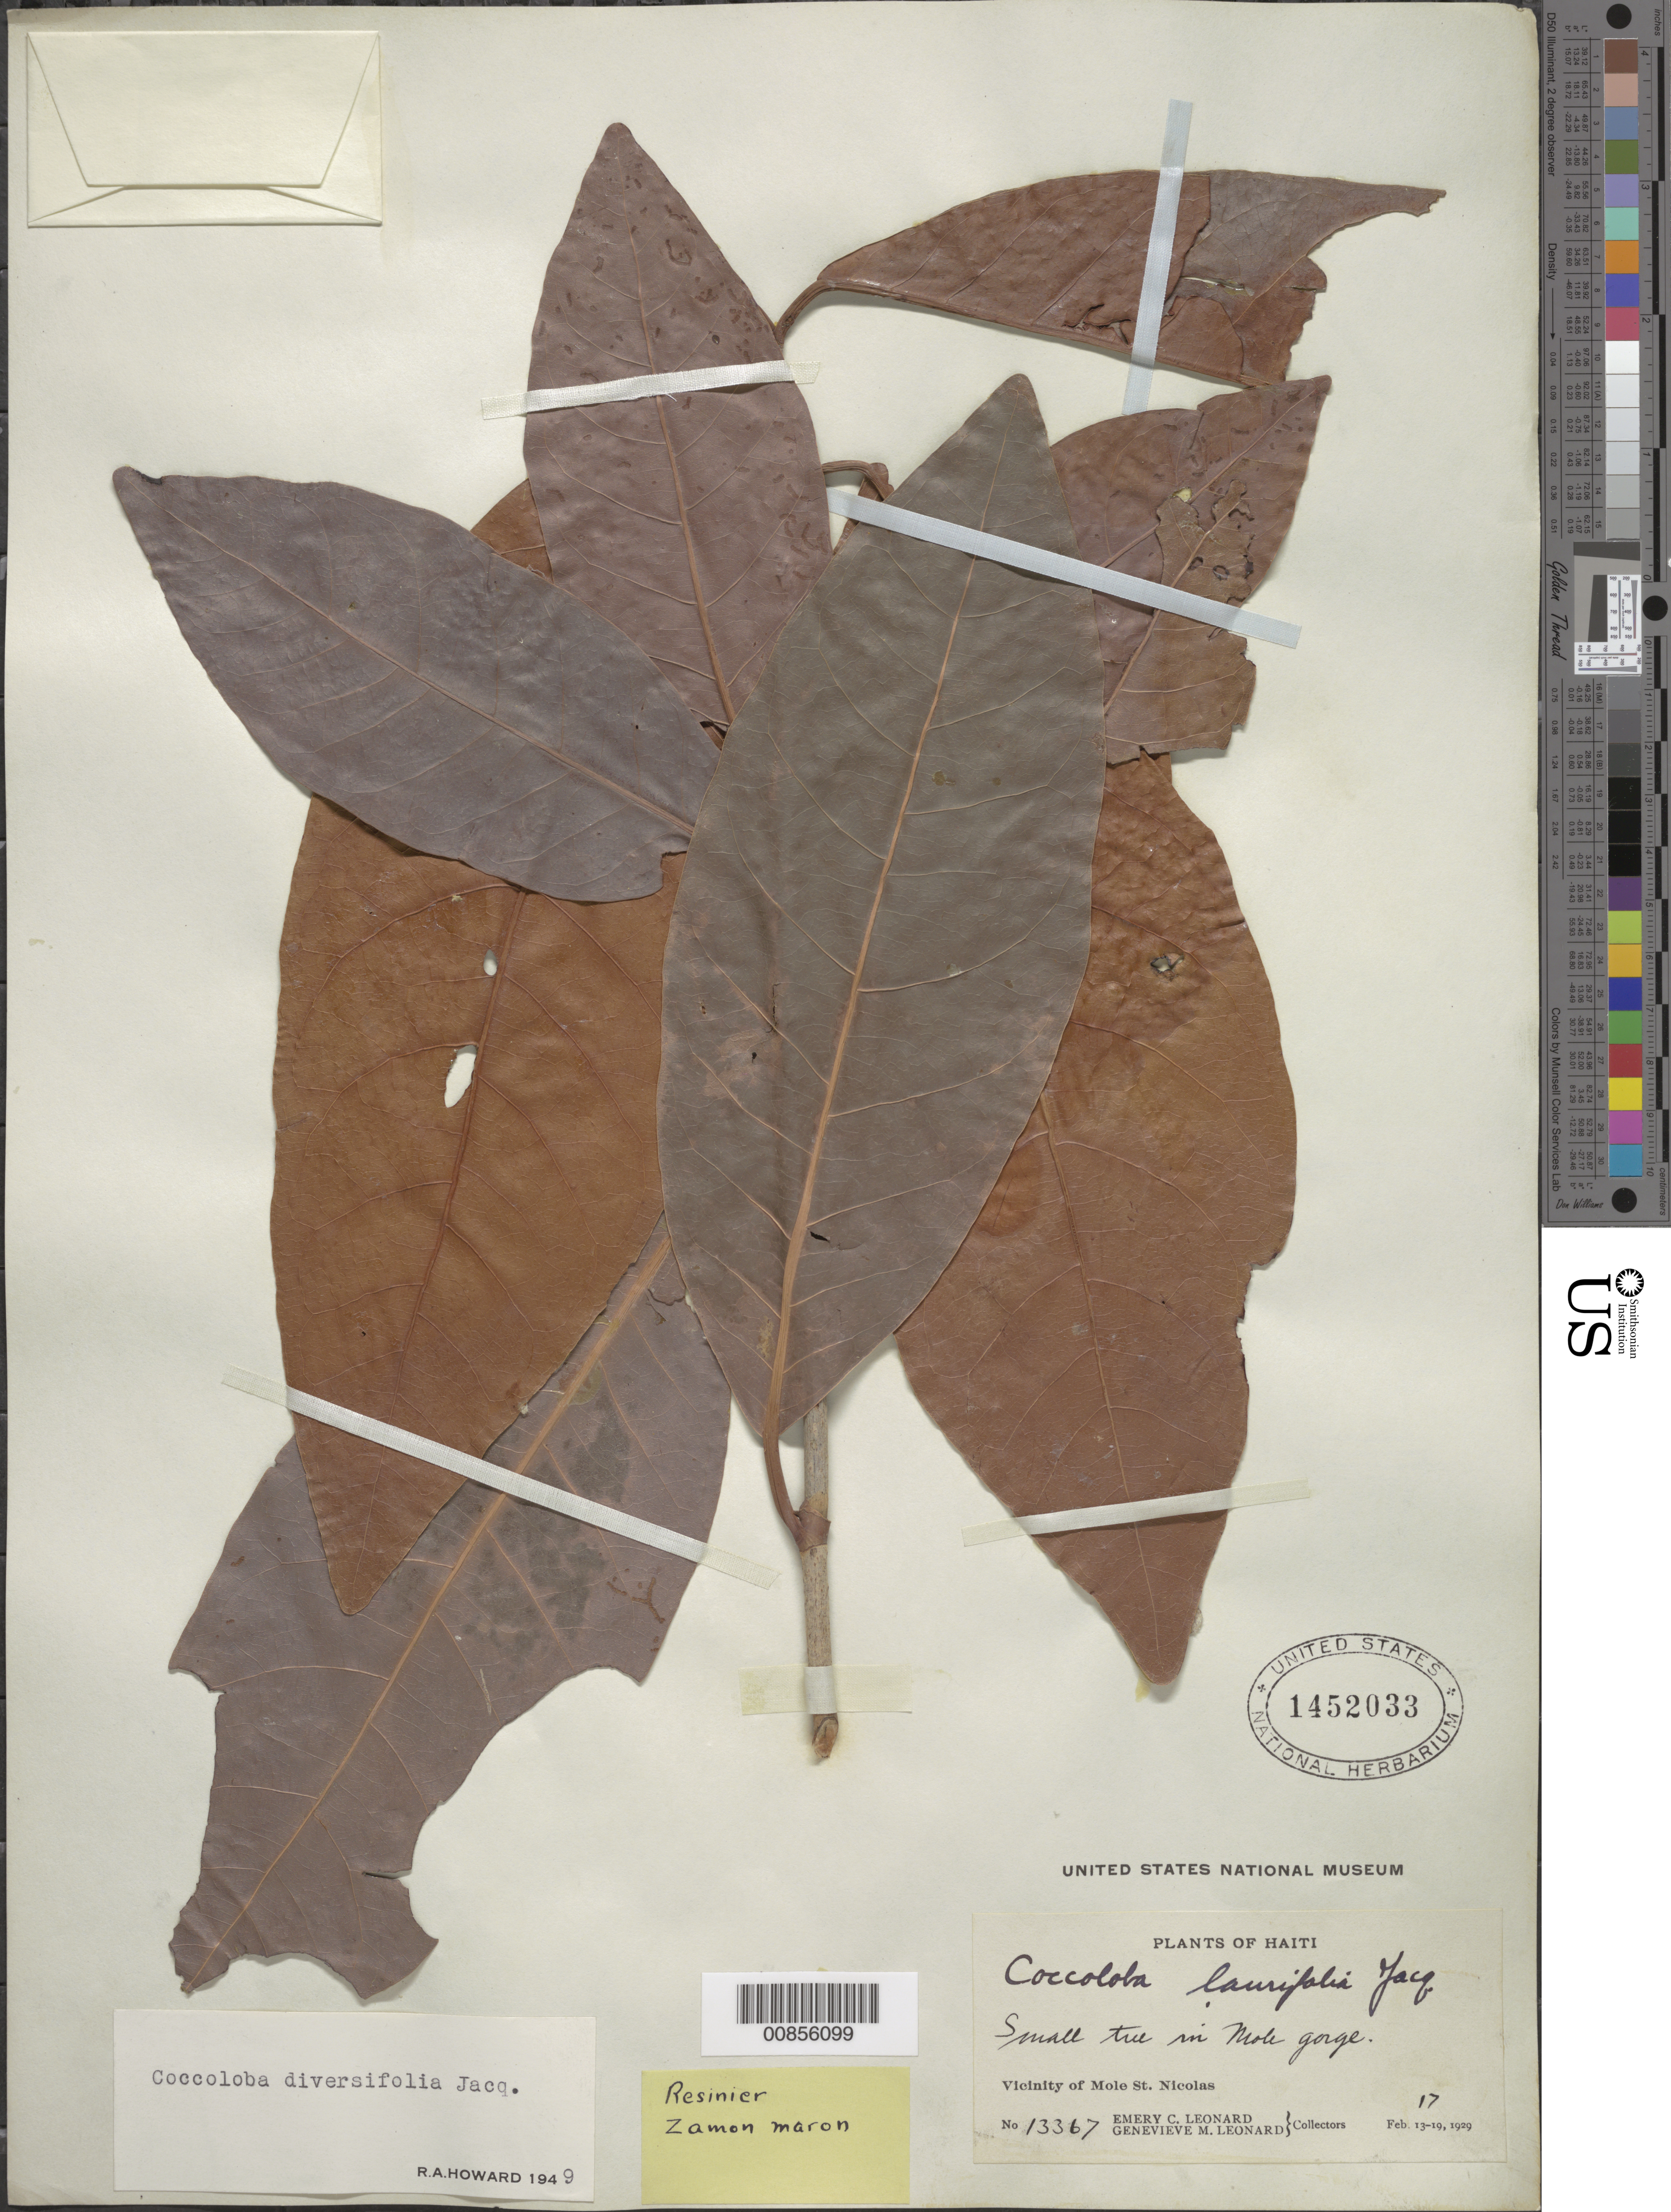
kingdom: Plantae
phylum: Tracheophyta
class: Magnoliopsida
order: Caryophyllales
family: Polygonaceae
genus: Coccoloba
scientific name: Coccoloba diversifolia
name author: Jacq.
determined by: Howard, R. A.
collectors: E. C. Leonard & G. M. Leonard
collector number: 13367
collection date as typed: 17 Feb 1929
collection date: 1929-02-17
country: Haiti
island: Hispaniola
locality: Vicinity of Mole St. Nicolas, in Mole Gorge.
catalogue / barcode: US 1452033